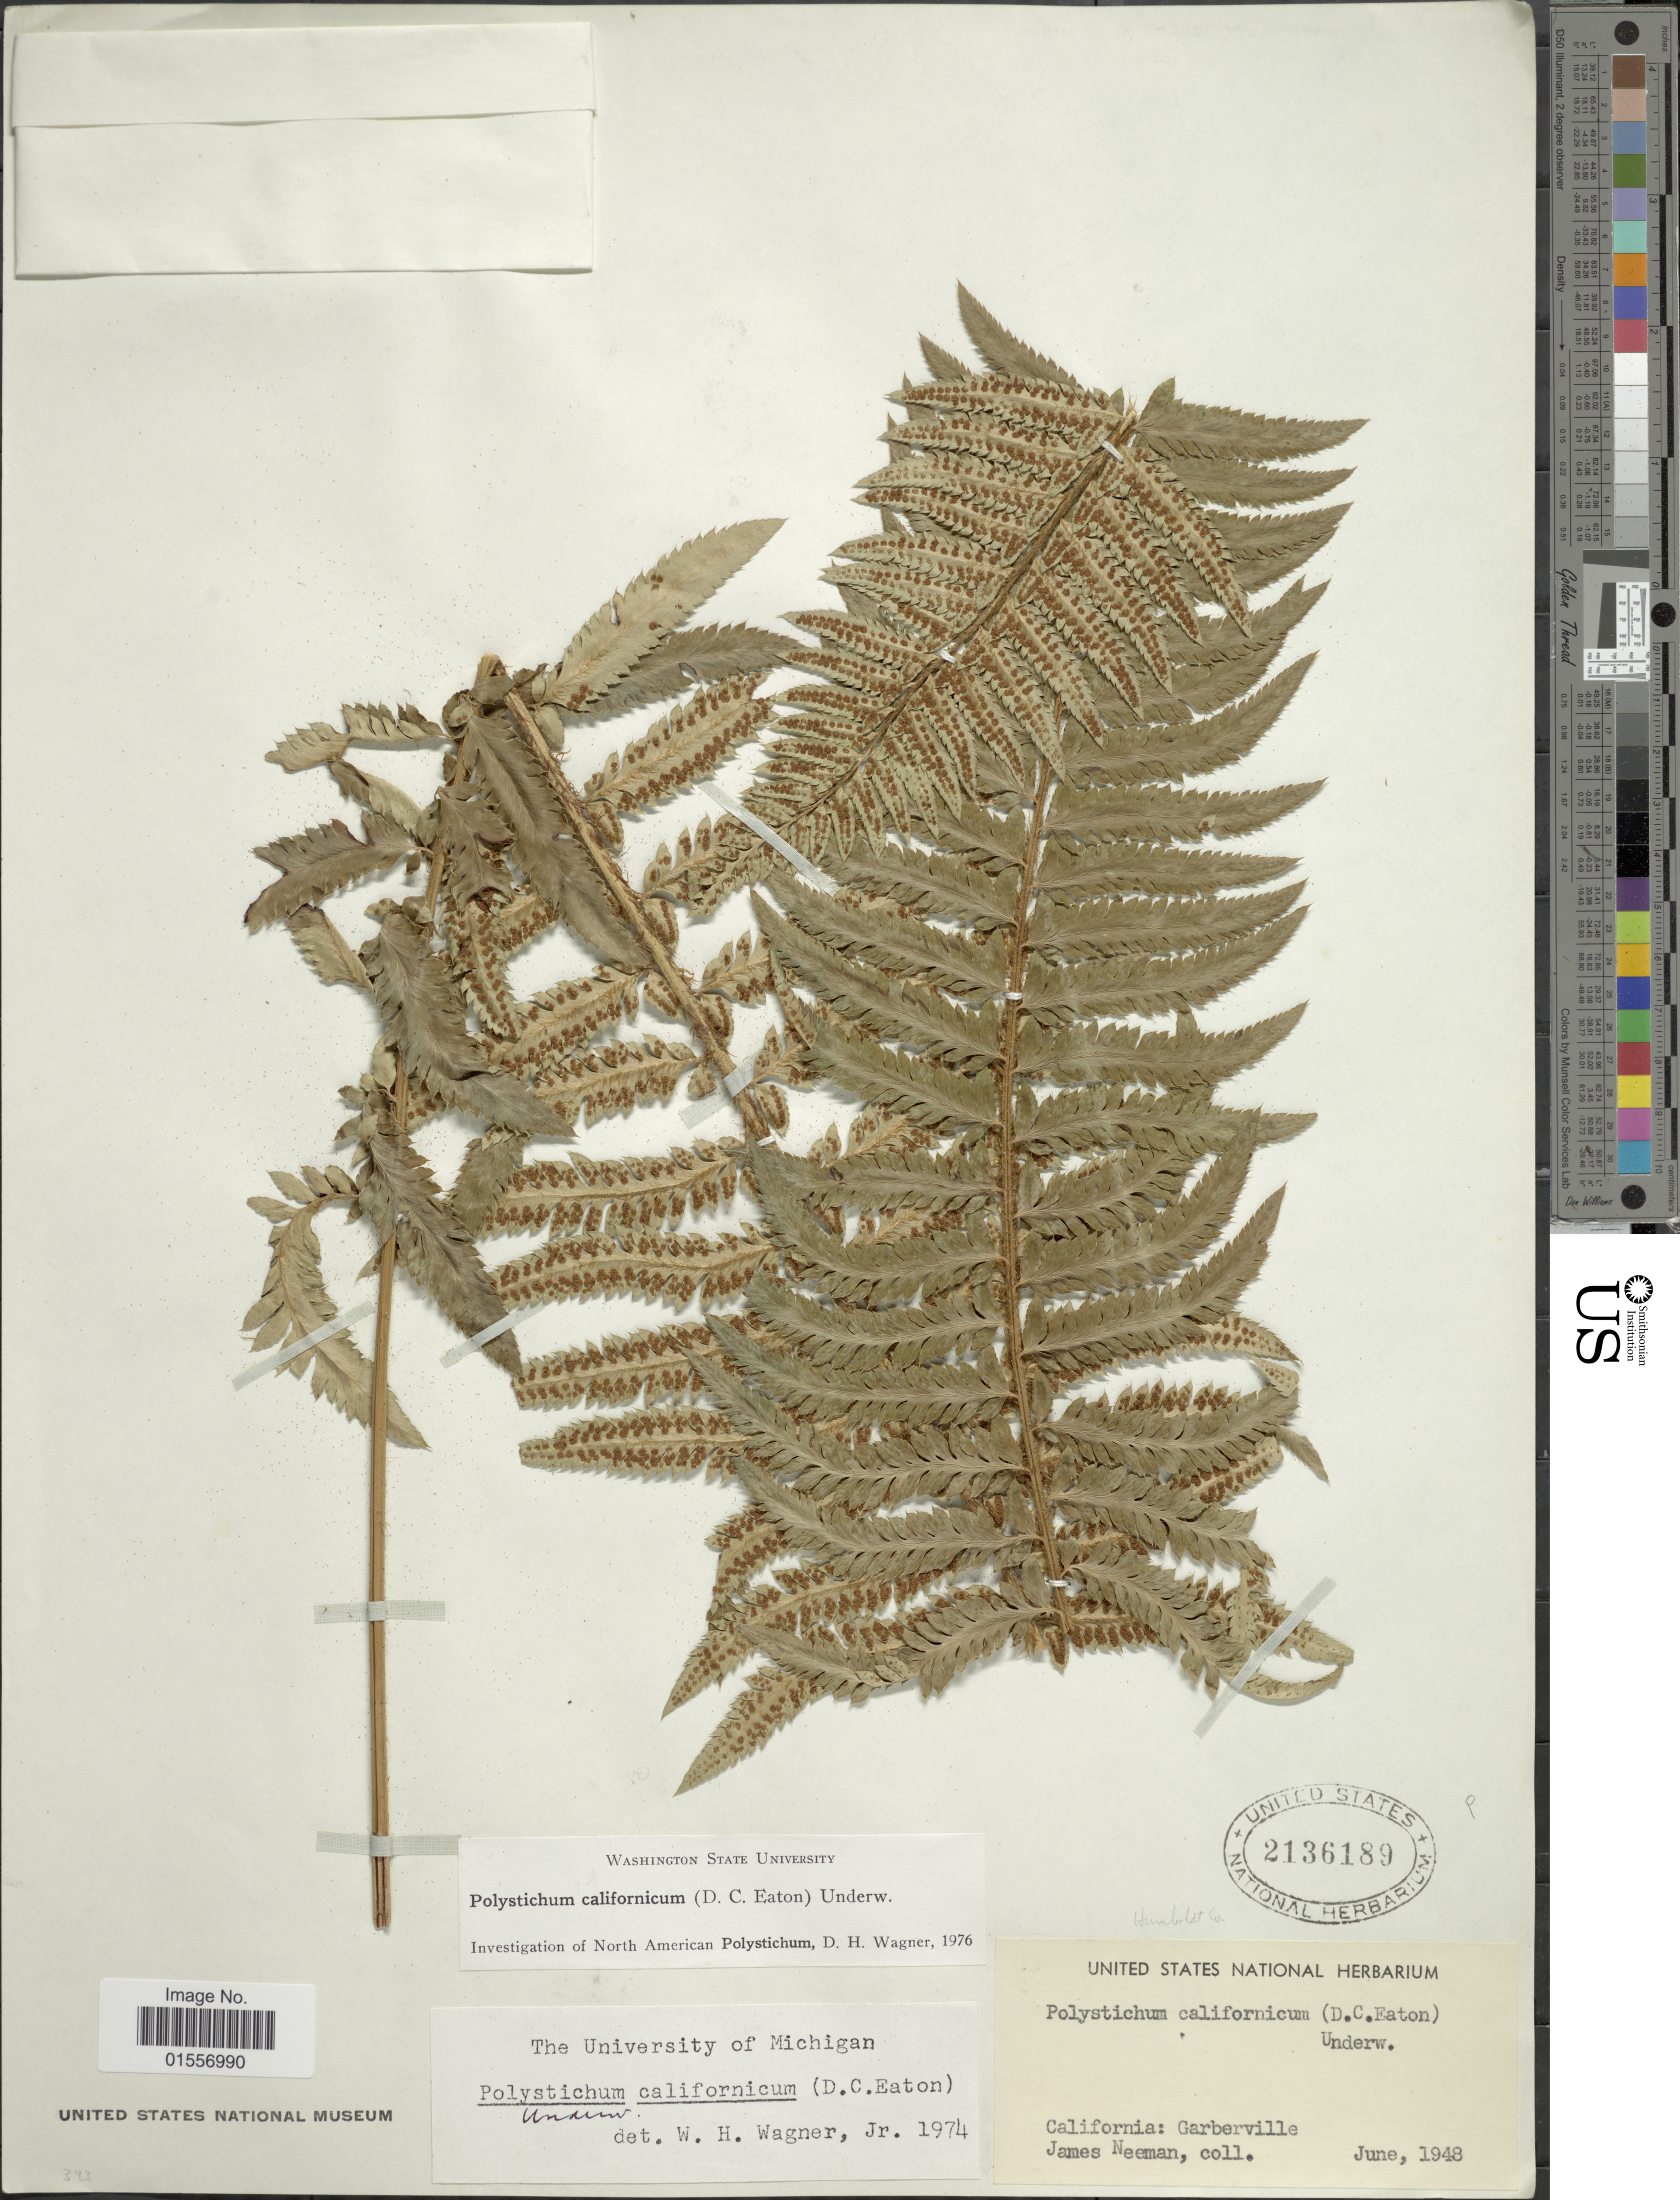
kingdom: Plantae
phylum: Tracheophyta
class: Polypodiopsida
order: Polypodiales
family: Dryopteridaceae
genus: Polystichum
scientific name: Polystichum californicum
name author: (D.C. Eaton) Diels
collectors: N. James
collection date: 1948-06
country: United States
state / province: California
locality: California: Garberville.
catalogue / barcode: US 2136189